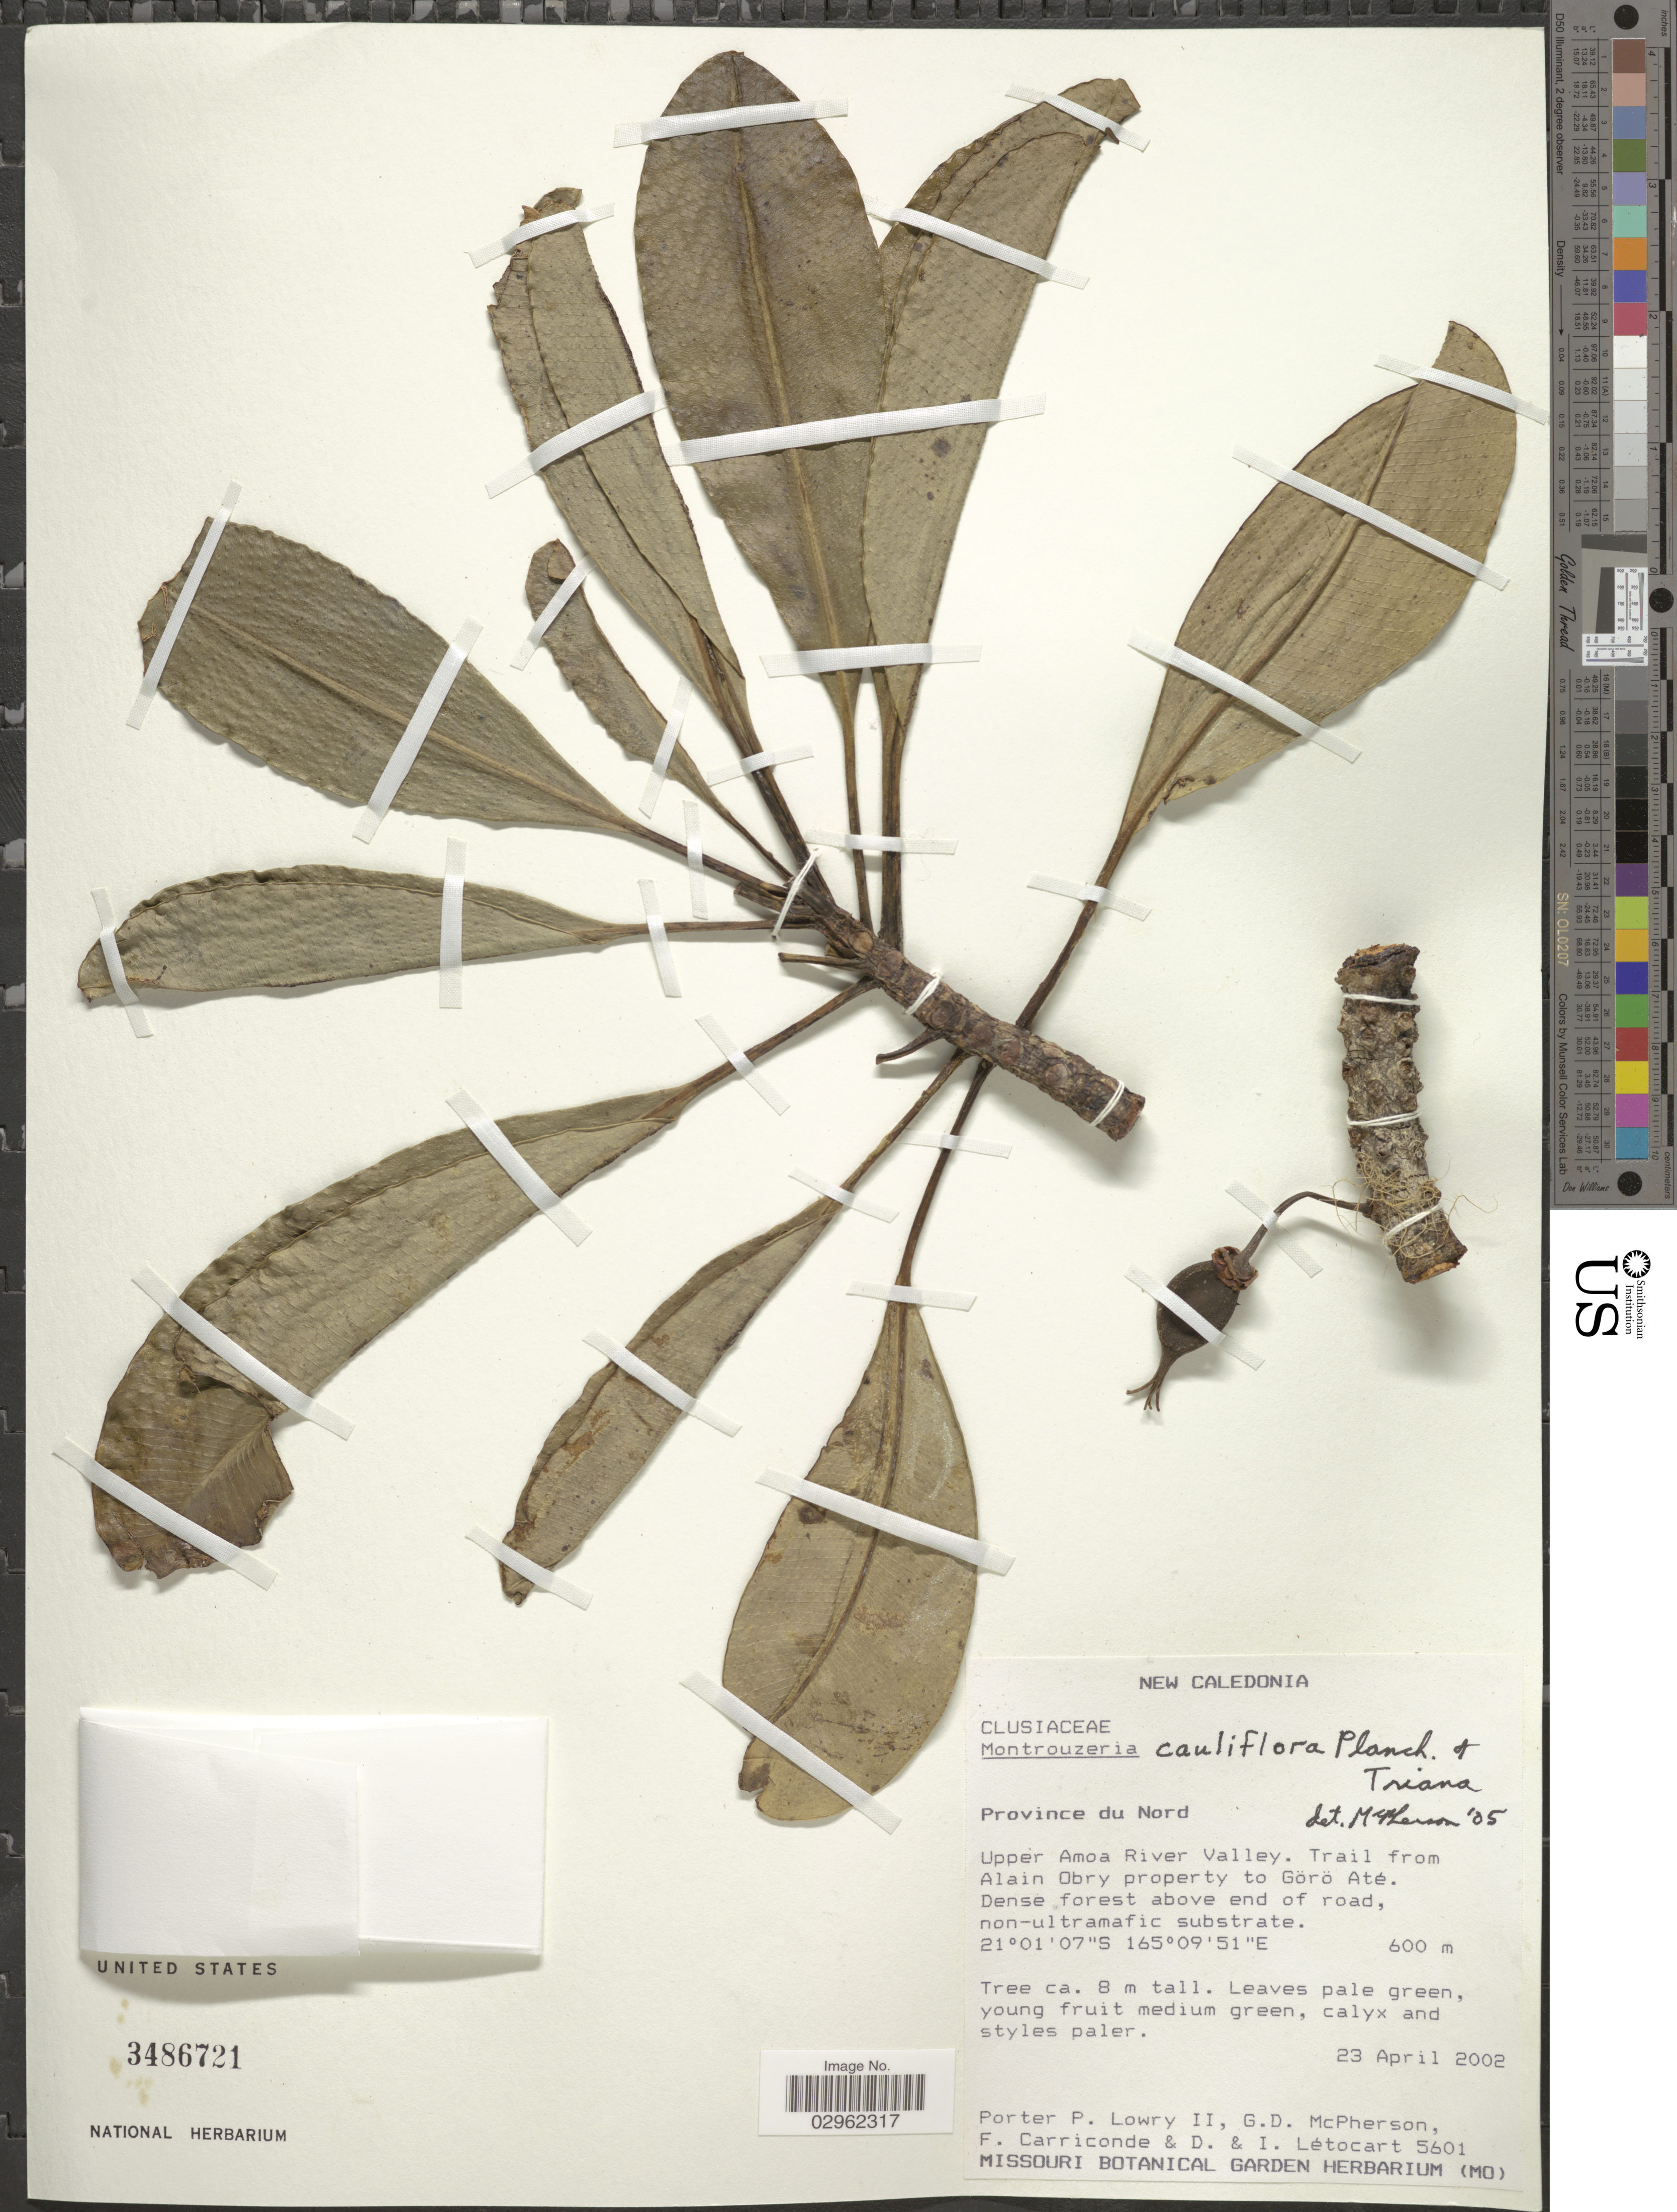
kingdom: Plantae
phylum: Tracheophyta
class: Magnoliopsida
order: Malpighiales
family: Clusiaceae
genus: Montrouziera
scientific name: Montrouziera cauliflora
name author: Planch. & Triana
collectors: P. P. Lowry, G. McPherson, F. Carriconde, D. Letocart & I. Letocart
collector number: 5601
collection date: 2002-04-23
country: New Caledonia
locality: Province du Nord. Upper Amoa River Valley. Trail from Alain Obry property to Görö Até.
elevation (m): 600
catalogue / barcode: US 3486721